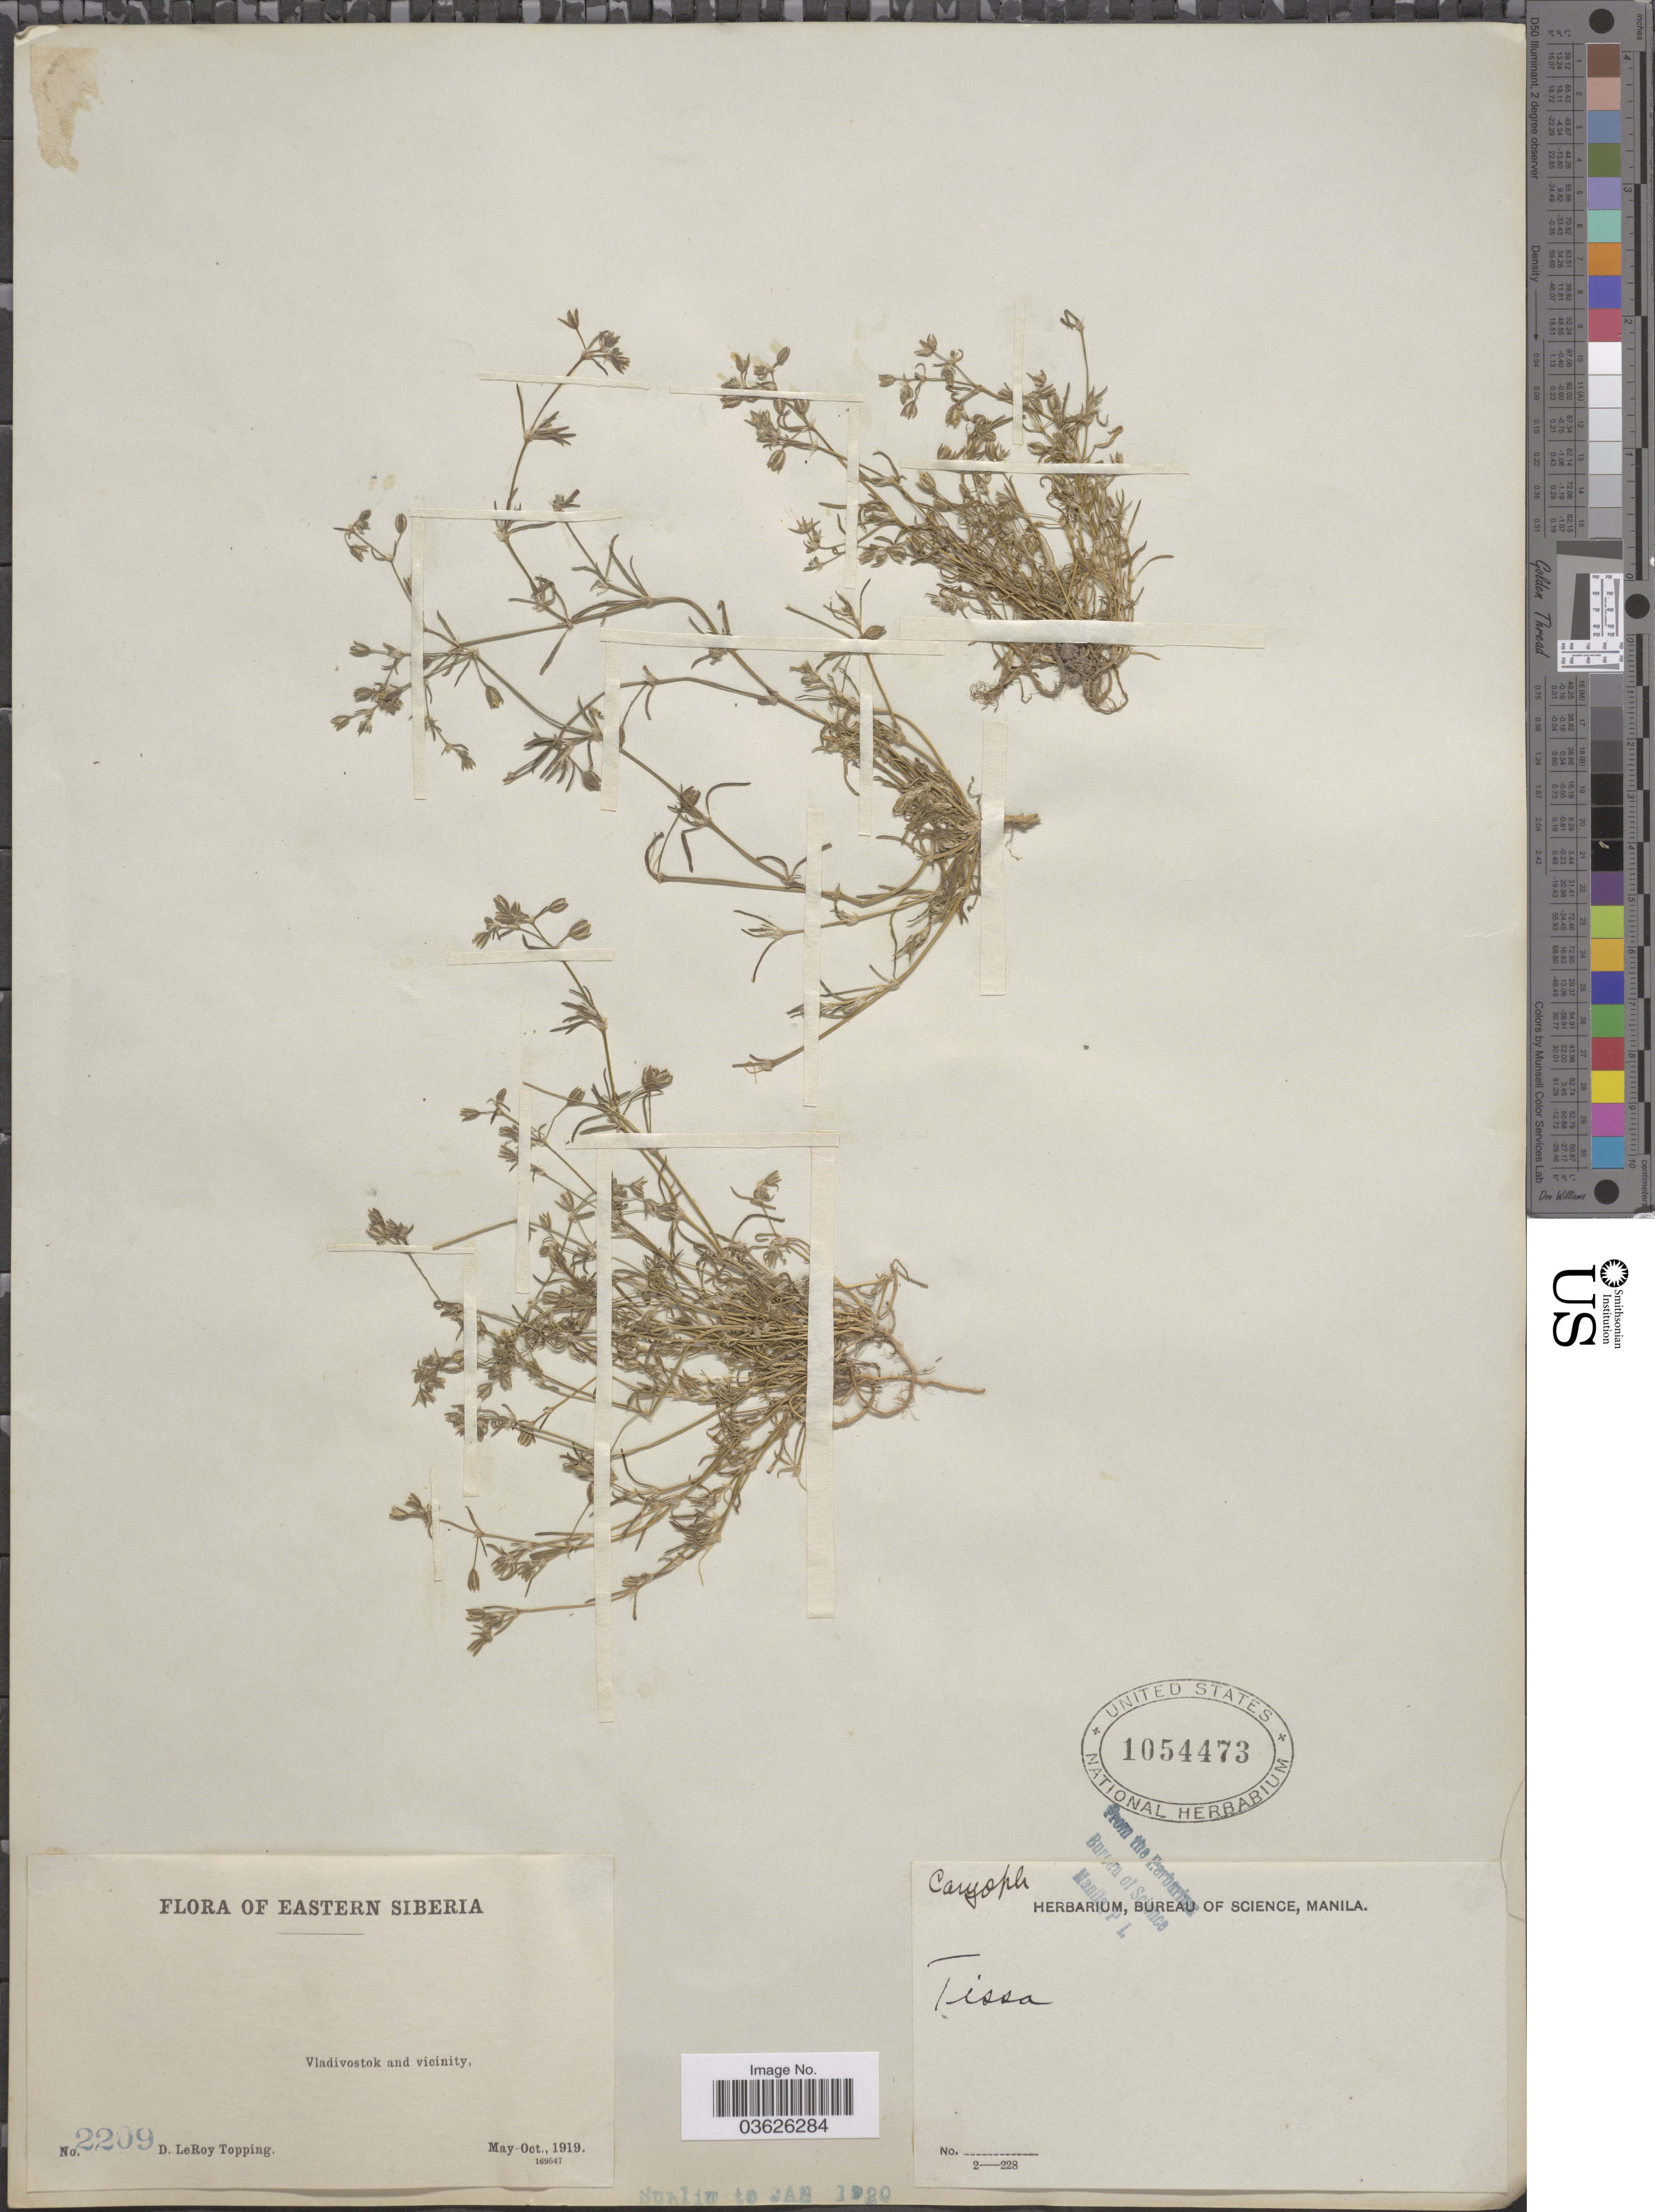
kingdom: Plantae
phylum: Tracheophyta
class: Magnoliopsida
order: Caryophyllales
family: Caryophyllaceae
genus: Spergularia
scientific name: Spergularia sp.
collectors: D. L. Topping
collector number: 2209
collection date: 1919-05/1919-10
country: Russian Federation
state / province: Primorsky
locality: Eastern Siberia. Vladivostok and vicinity.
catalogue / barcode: US 1054473